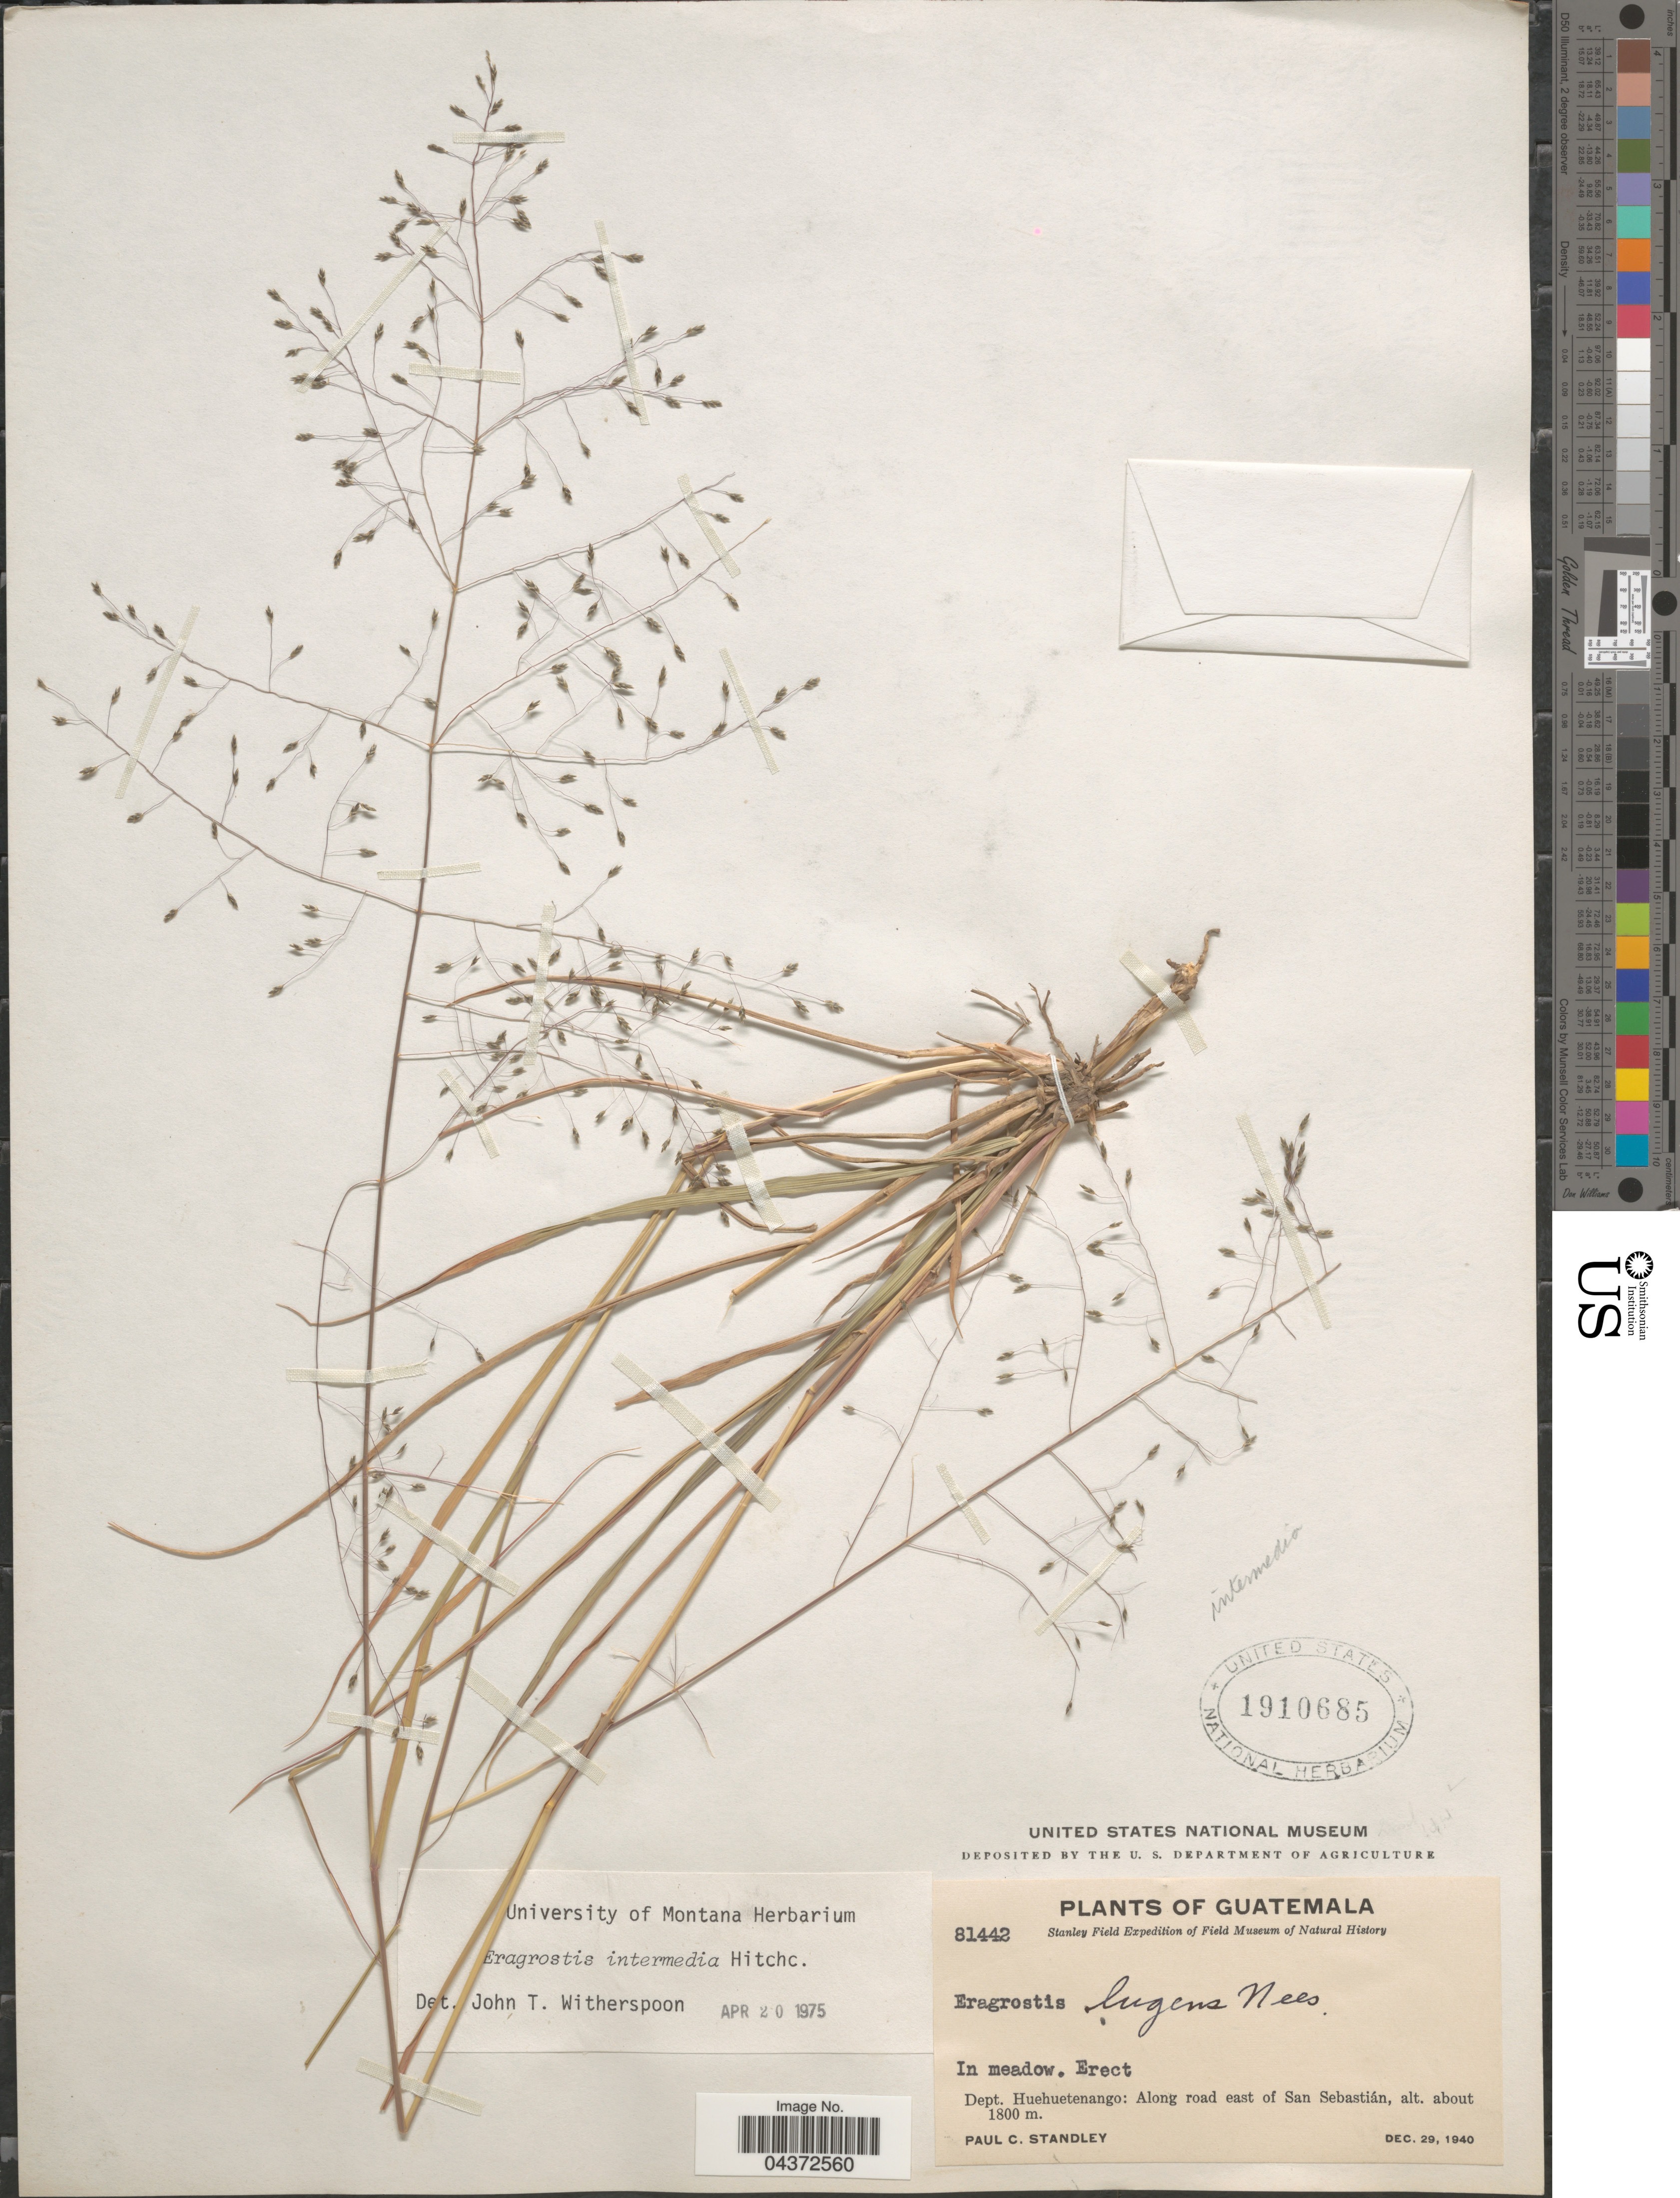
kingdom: Plantae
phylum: Tracheophyta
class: Liliopsida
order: Poales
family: Poaceae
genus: Eragrostis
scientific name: Eragrostis intermedia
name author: Hitchc.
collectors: P. C. Standley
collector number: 81442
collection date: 1940-12-29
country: Guatemala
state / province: Huehuetenango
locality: Stanley Field Expedition of Field Museum of Natural History. Dept. Huehuetenango: Along road east of San Sebastián.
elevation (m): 1800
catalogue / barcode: US 1910685